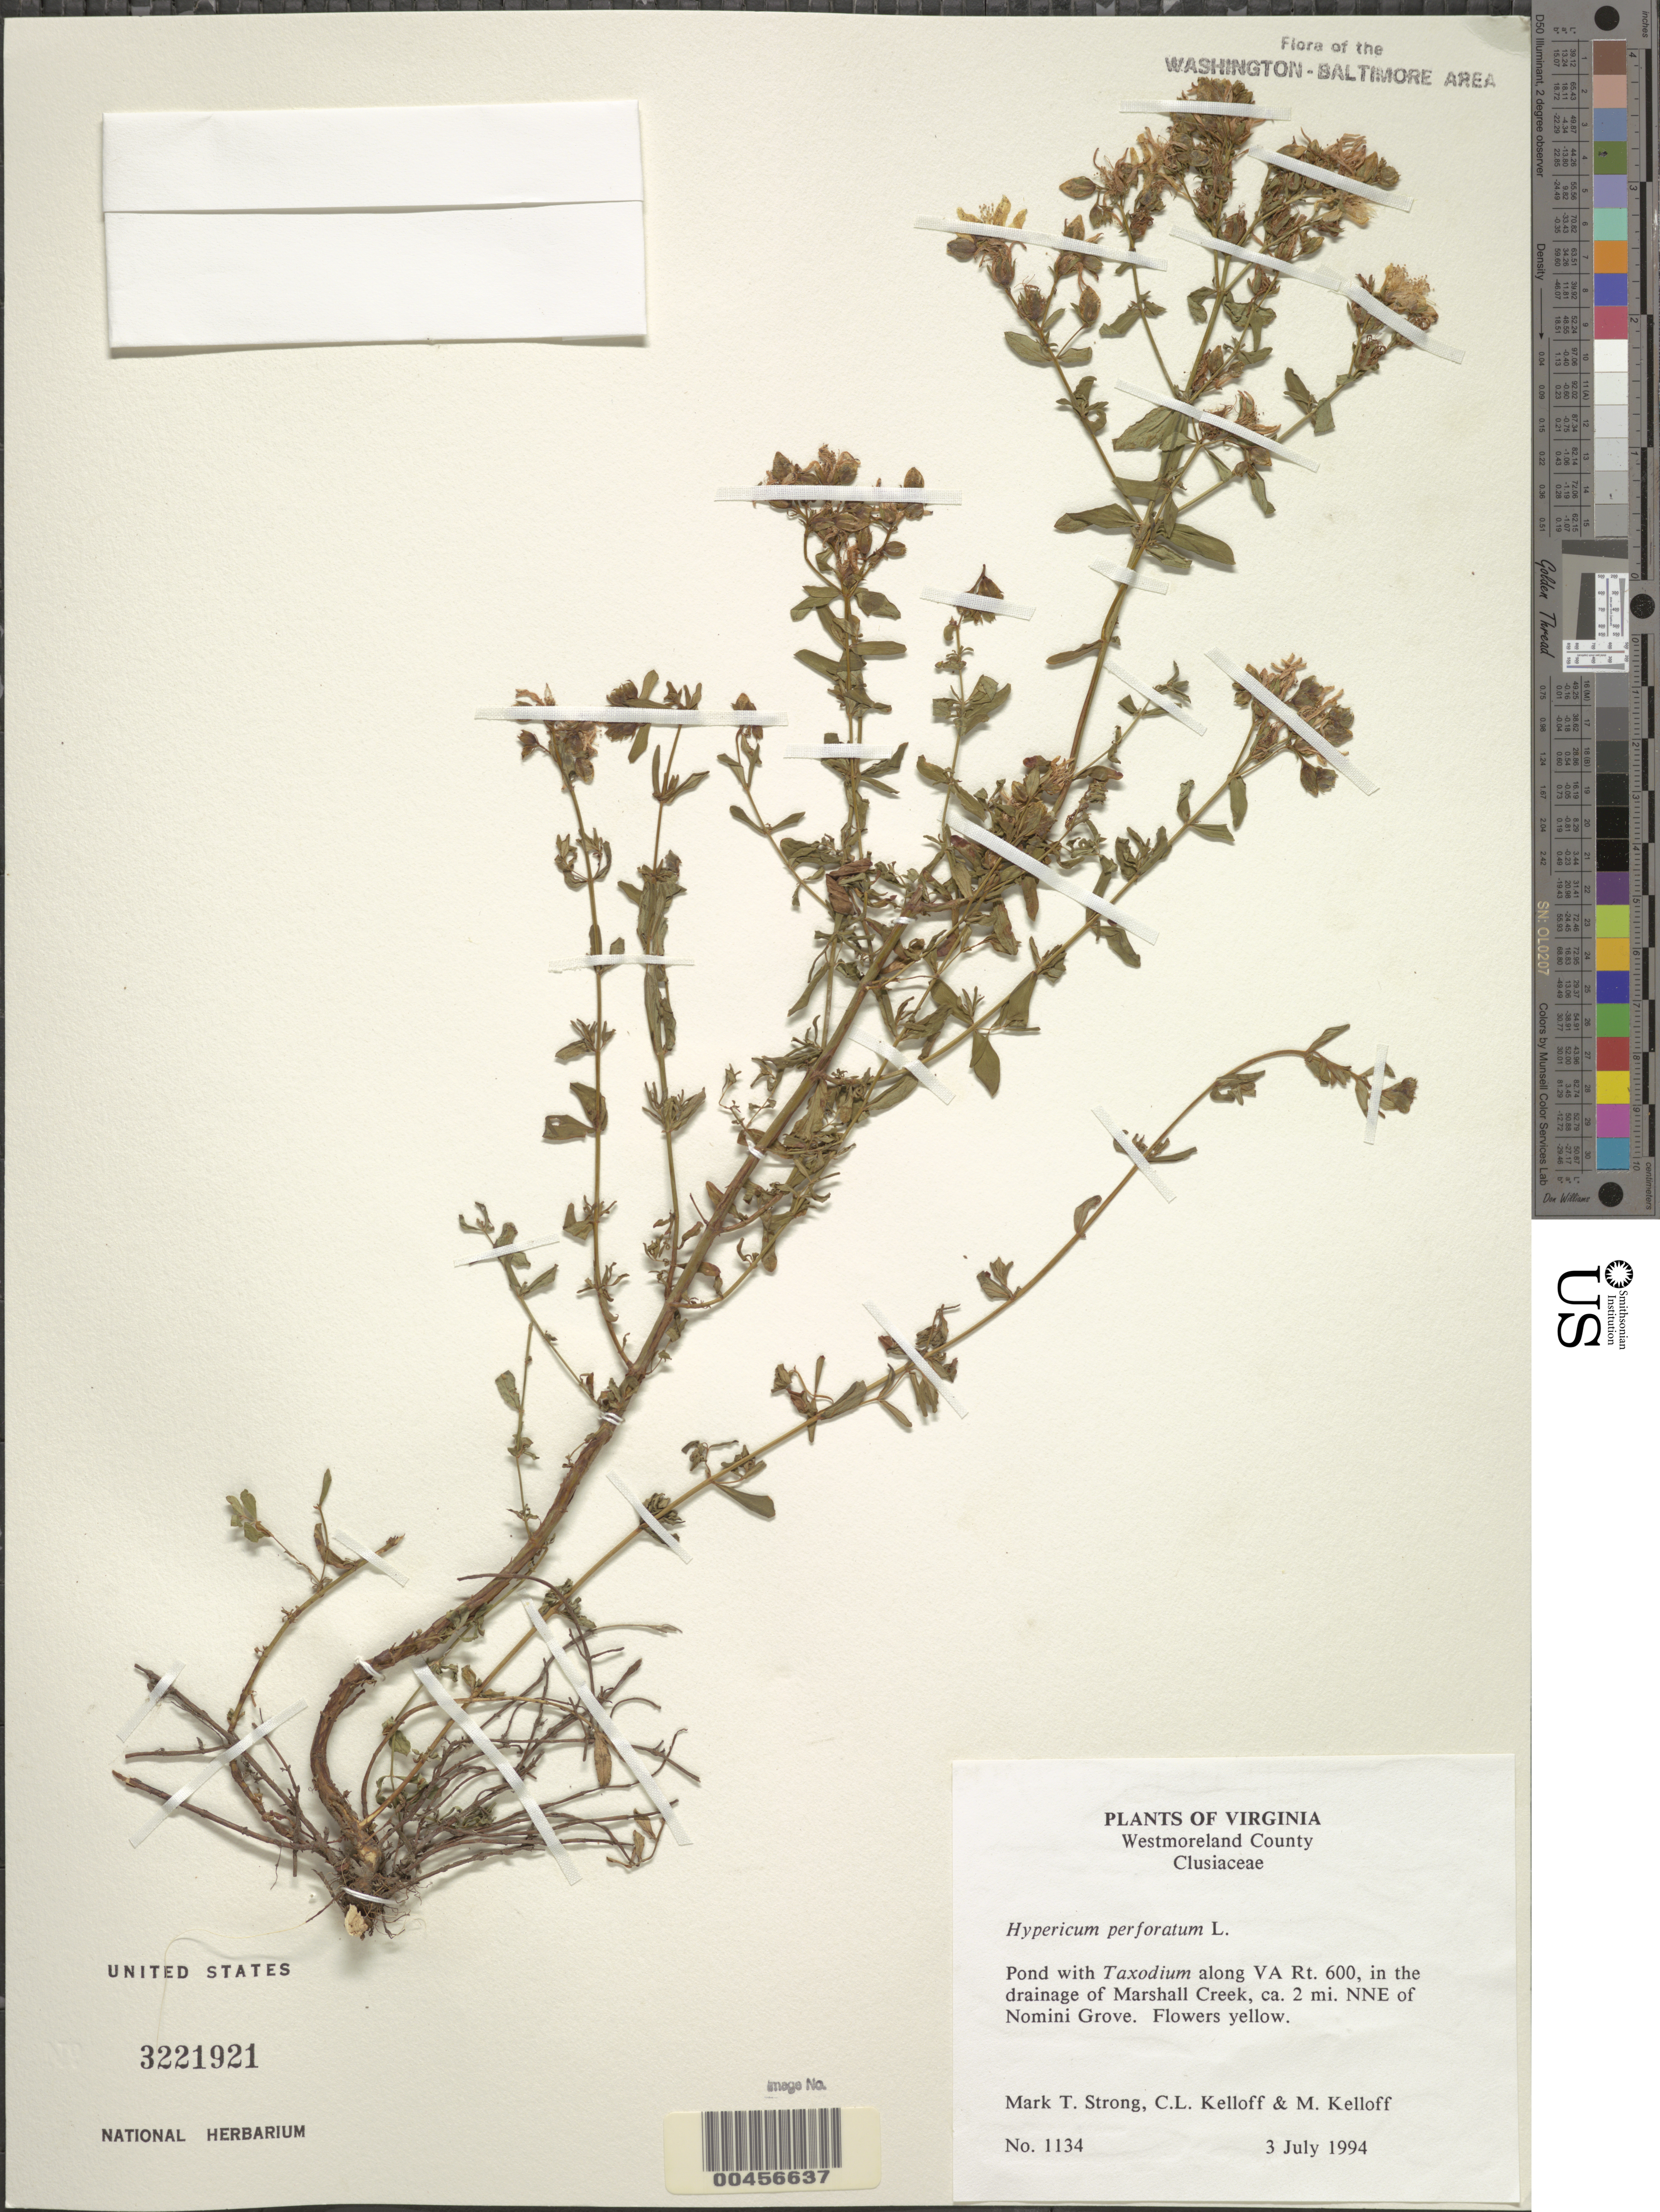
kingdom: Plantae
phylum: Tracheophyta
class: Magnoliopsida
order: Malpighiales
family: Hypericaceae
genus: Hypericum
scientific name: Hypericum perforatum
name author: L.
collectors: M. T. Strong, C. L. Kelloff & M. Kelloff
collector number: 1134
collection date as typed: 03 Jul 1994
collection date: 1994-07-03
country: United States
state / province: Virginia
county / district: Westmoreland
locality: Rt 600, Marshall Creek, NNE of Nomini Grove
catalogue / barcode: US 3221921